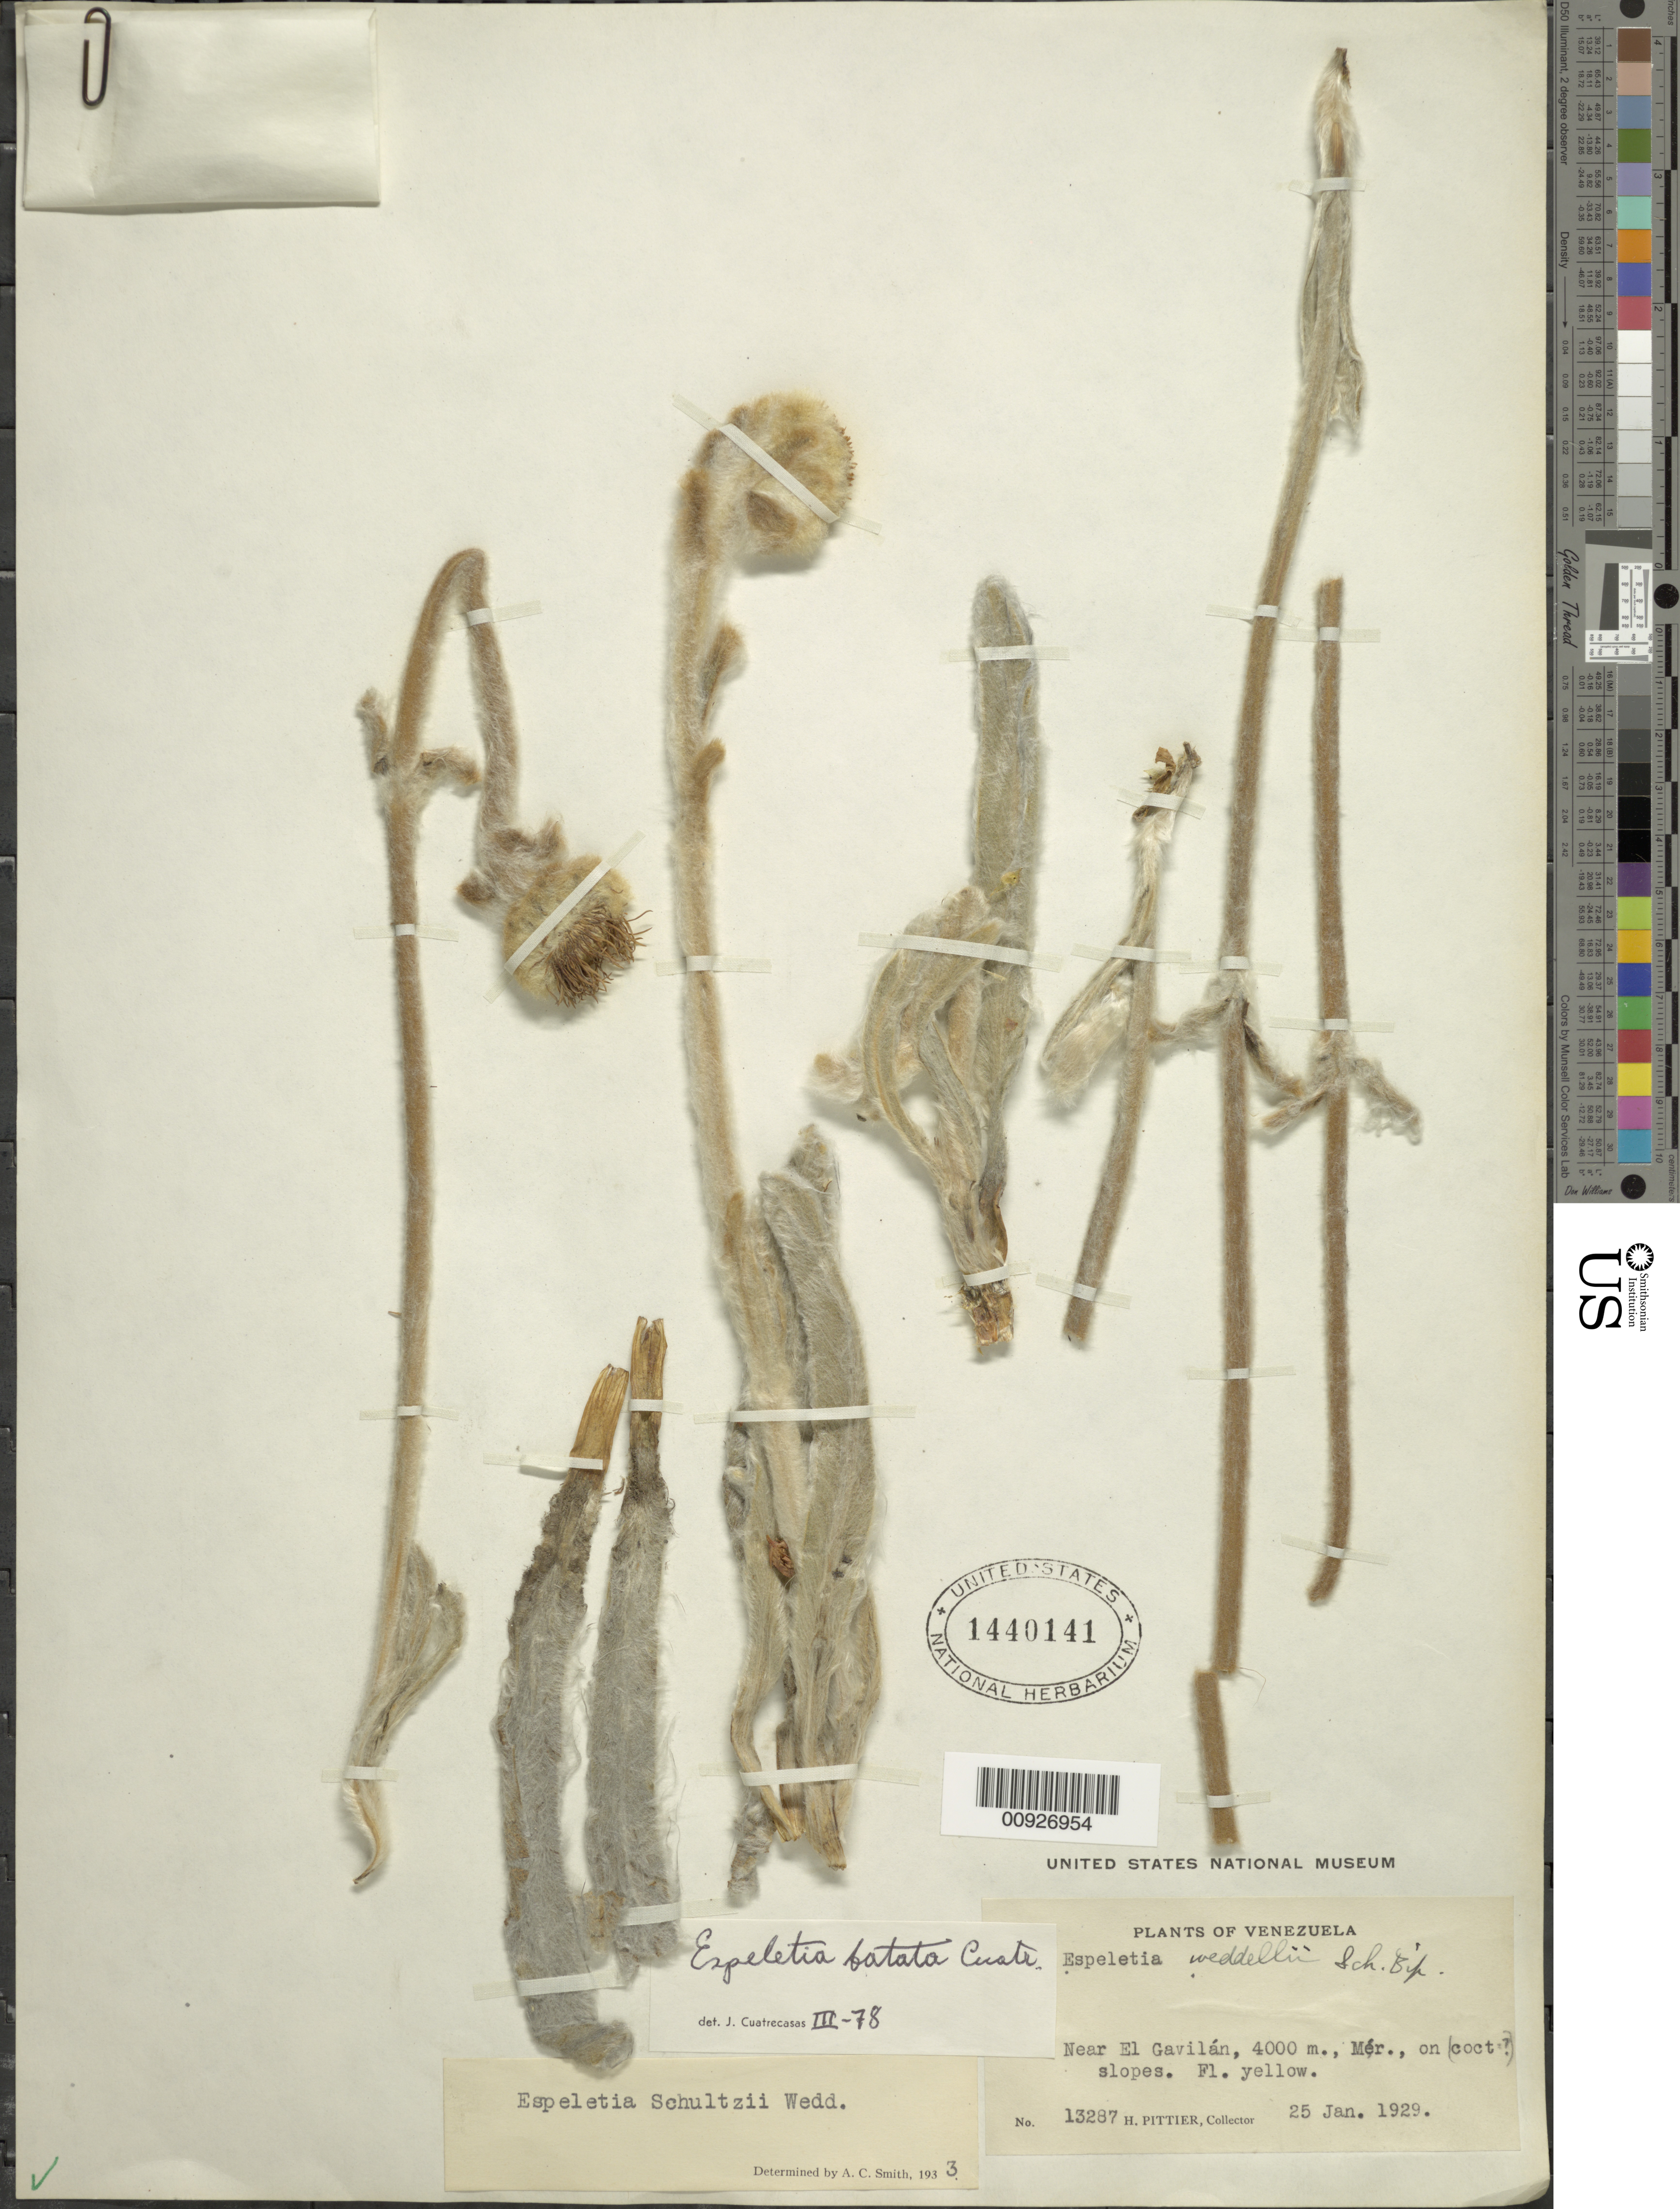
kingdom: Plantae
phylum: Tracheophyta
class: Magnoliopsida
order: Asterales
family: Asteraceae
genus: Espeletia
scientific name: Espeletia batata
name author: Cuatrec.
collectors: H. F. Pittier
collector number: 13287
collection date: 1929-01-25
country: Venezuela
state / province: Mérida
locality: Near El Gavilán.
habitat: On (coct ?) slopes.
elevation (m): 4000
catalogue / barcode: US 1440141